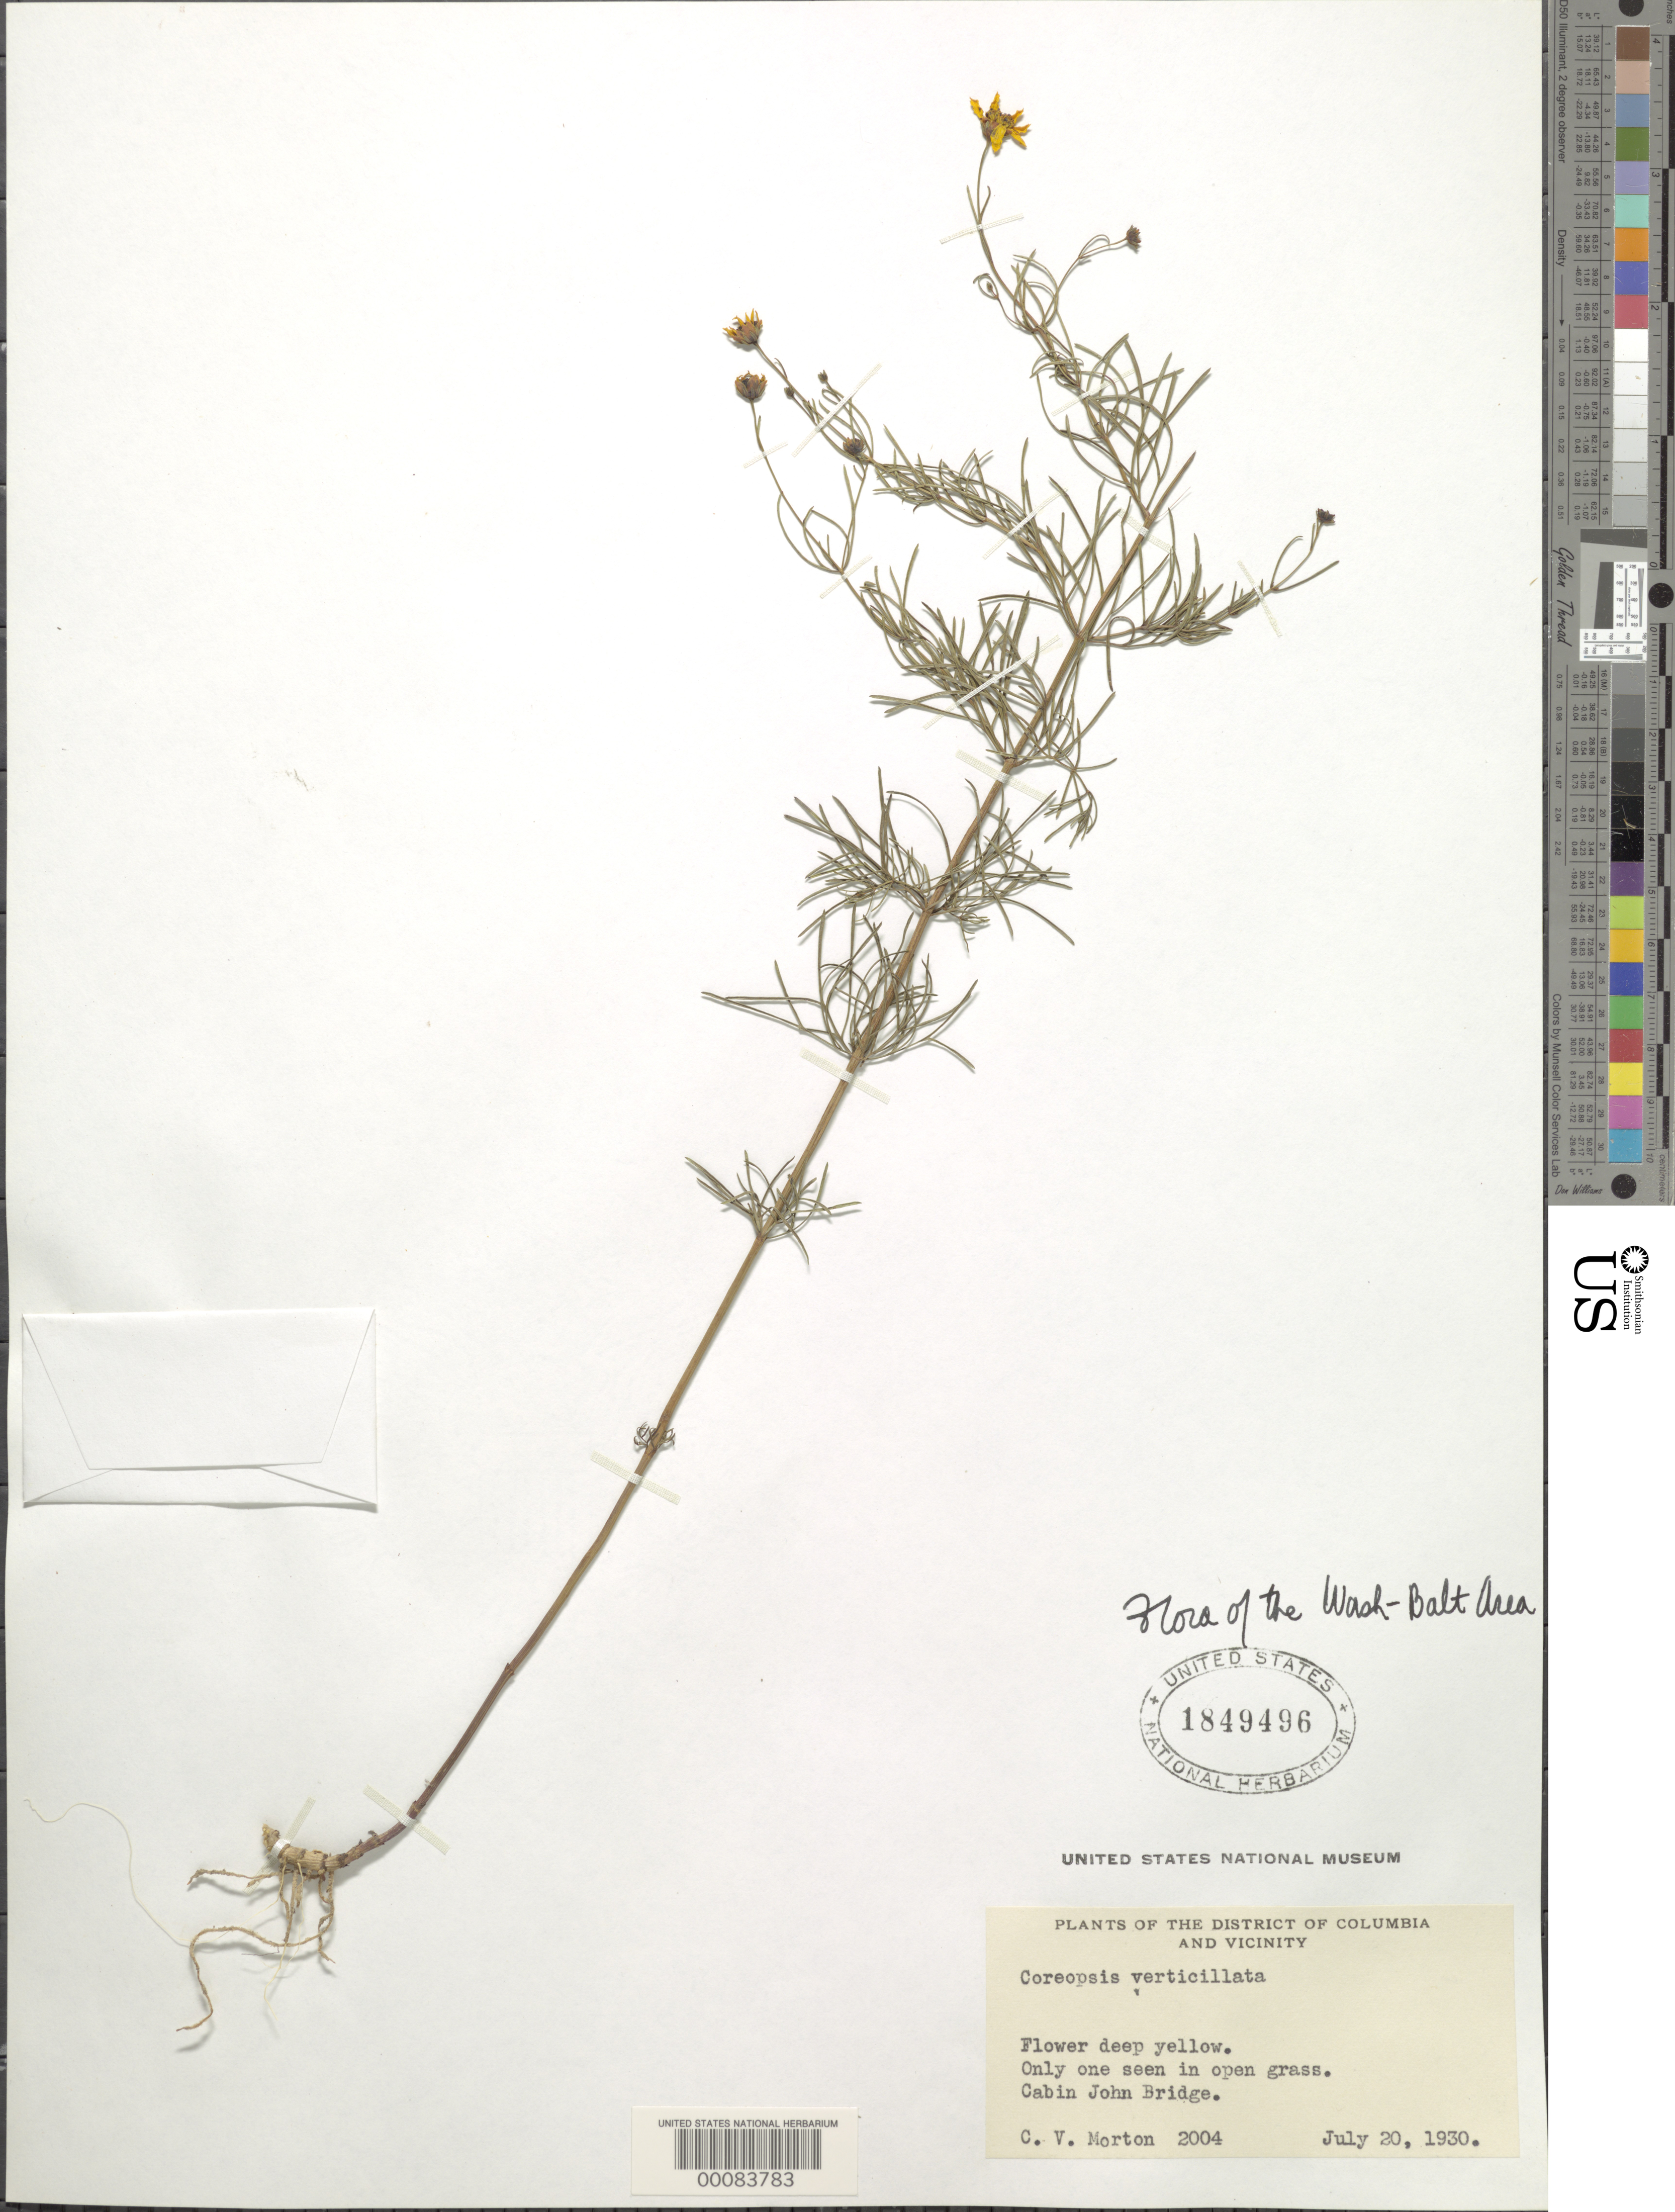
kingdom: Plantae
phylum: Tracheophyta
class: Magnoliopsida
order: Asterales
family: Asteraceae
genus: Coreopsis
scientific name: Coreopsis verticillata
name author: L.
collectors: C. V. Morton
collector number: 2004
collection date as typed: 20 Jul 1930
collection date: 1930-07-20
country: United States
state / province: Maryland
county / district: Montgomery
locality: Cabin John Bridge C. & O. Canal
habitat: Open grass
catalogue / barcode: US 1849496